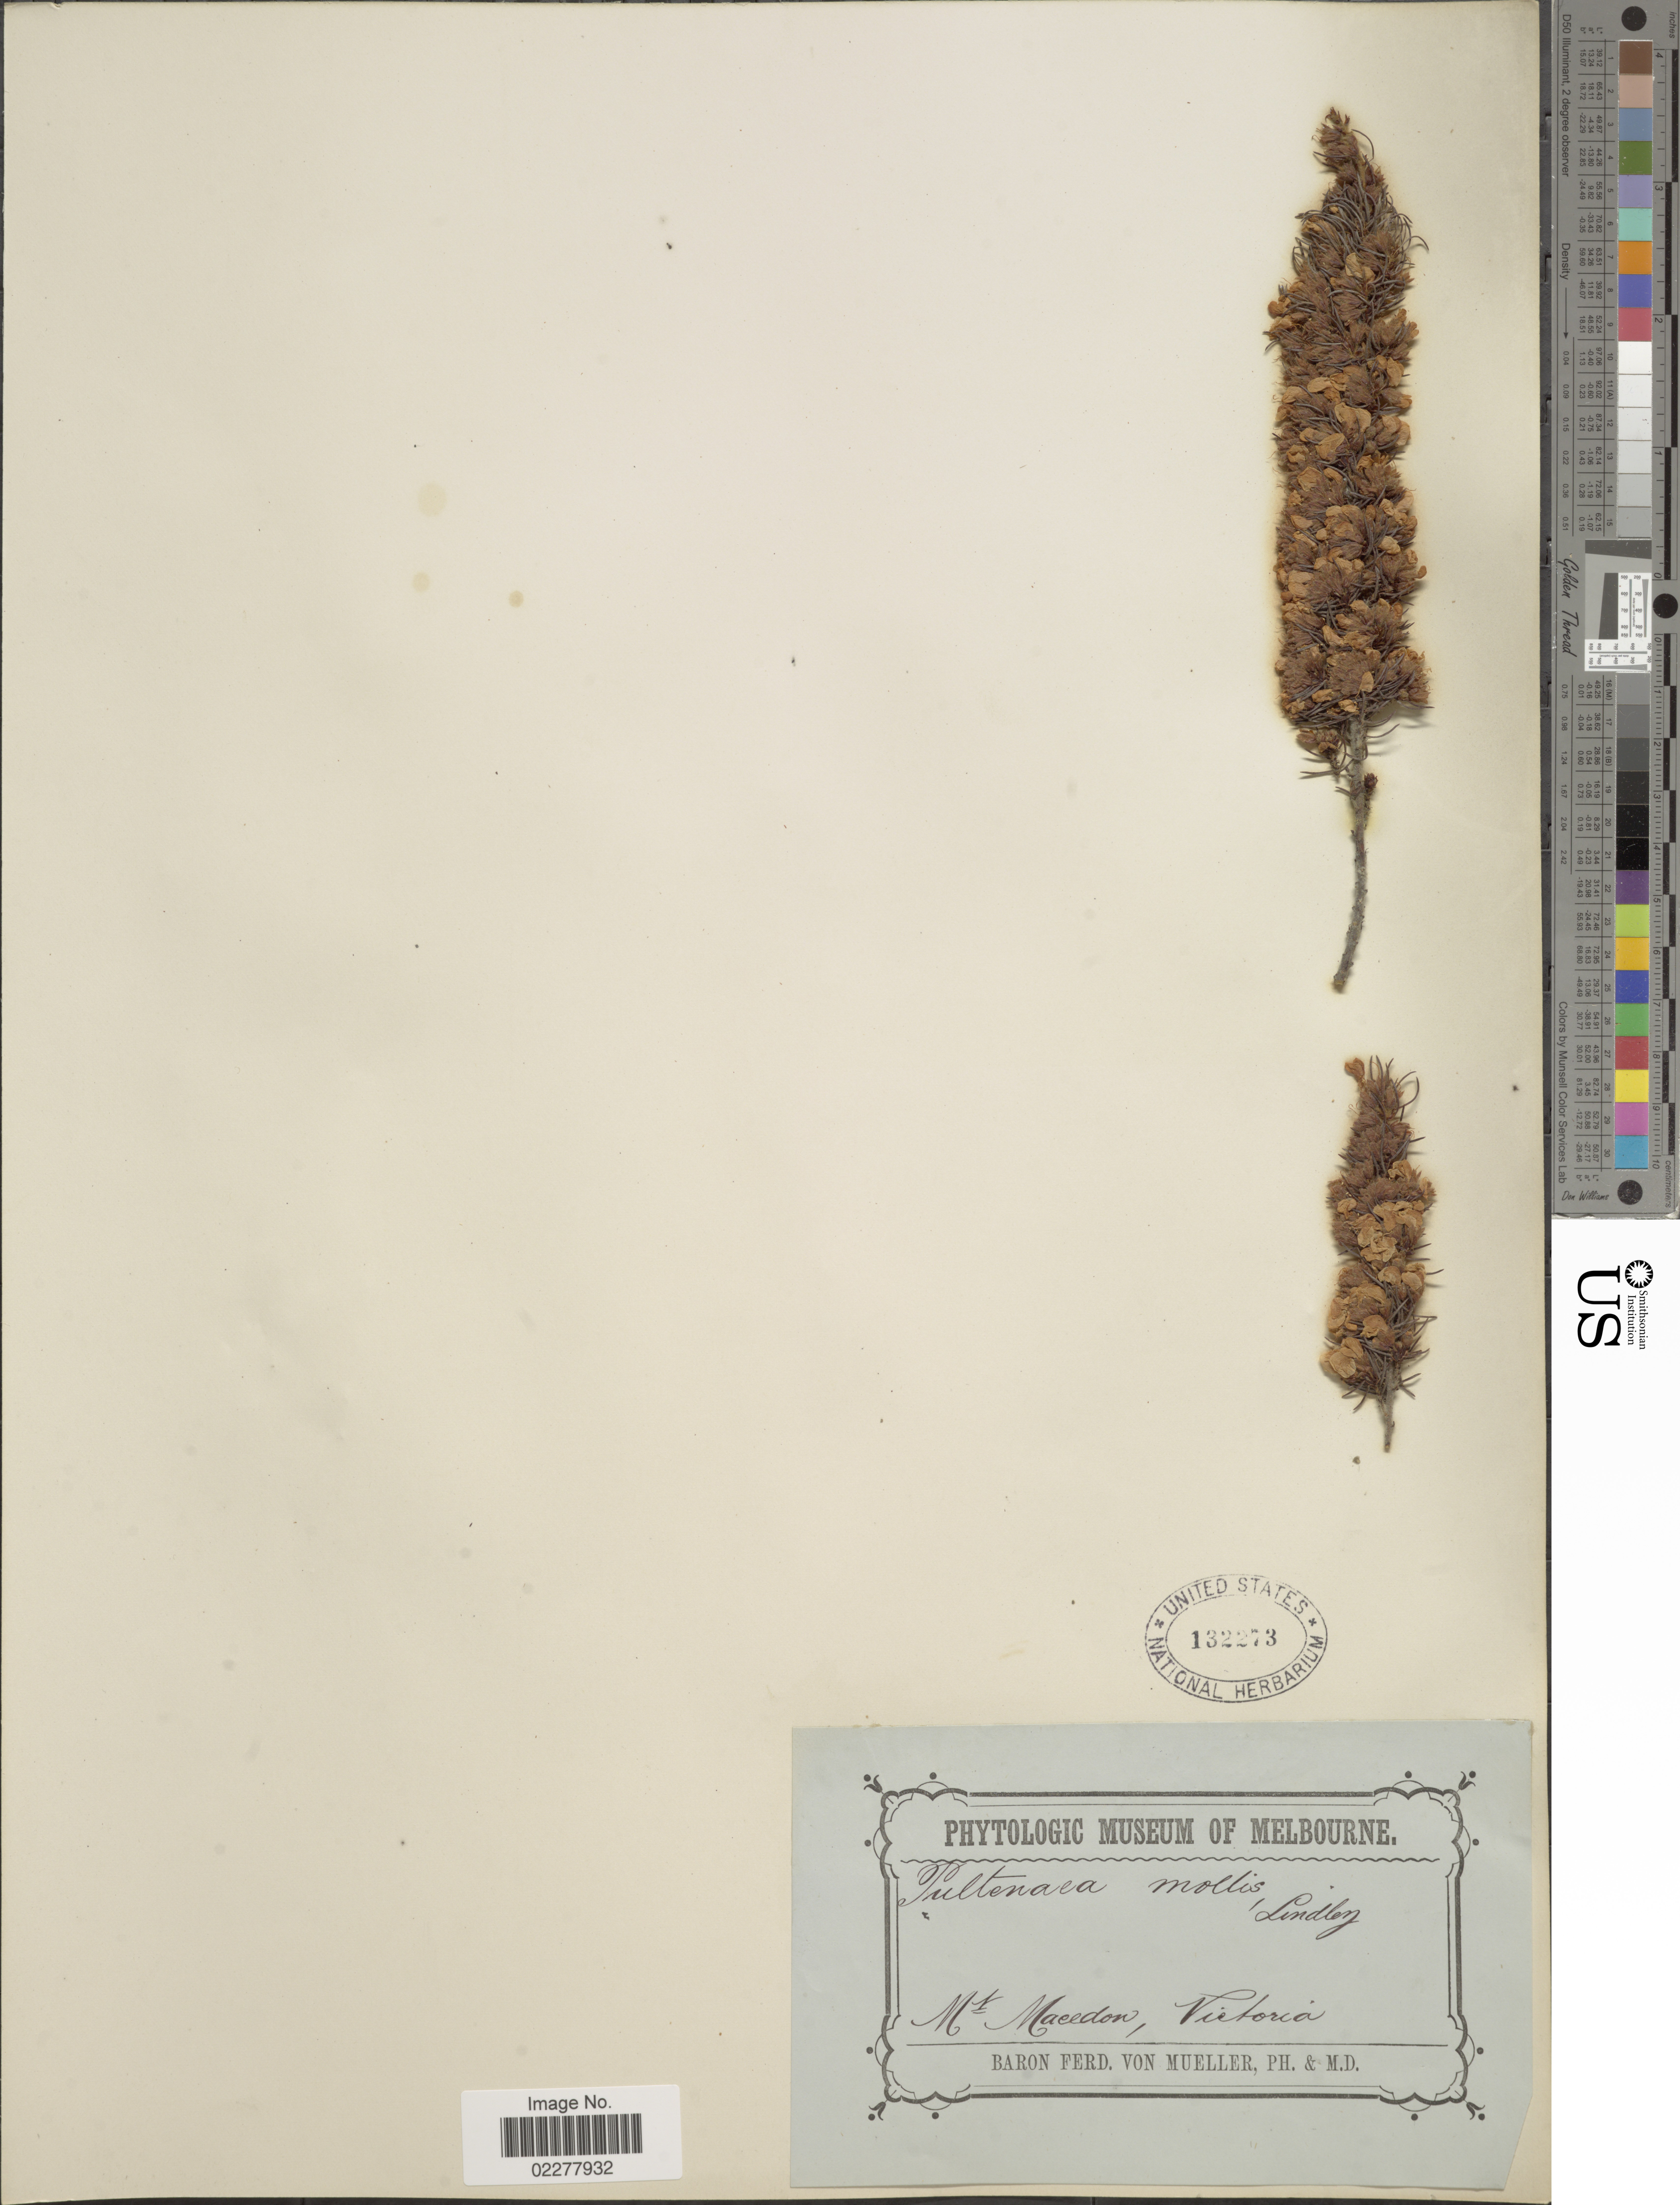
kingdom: Plantae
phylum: Tracheophyta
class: Magnoliopsida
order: Fabales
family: Fabaceae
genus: Pultenaea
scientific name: Pultenaea mollis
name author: Lindl.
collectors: F. von Mueller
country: Australia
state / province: Victoria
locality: Mt Macedon, Victoria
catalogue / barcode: US 132273